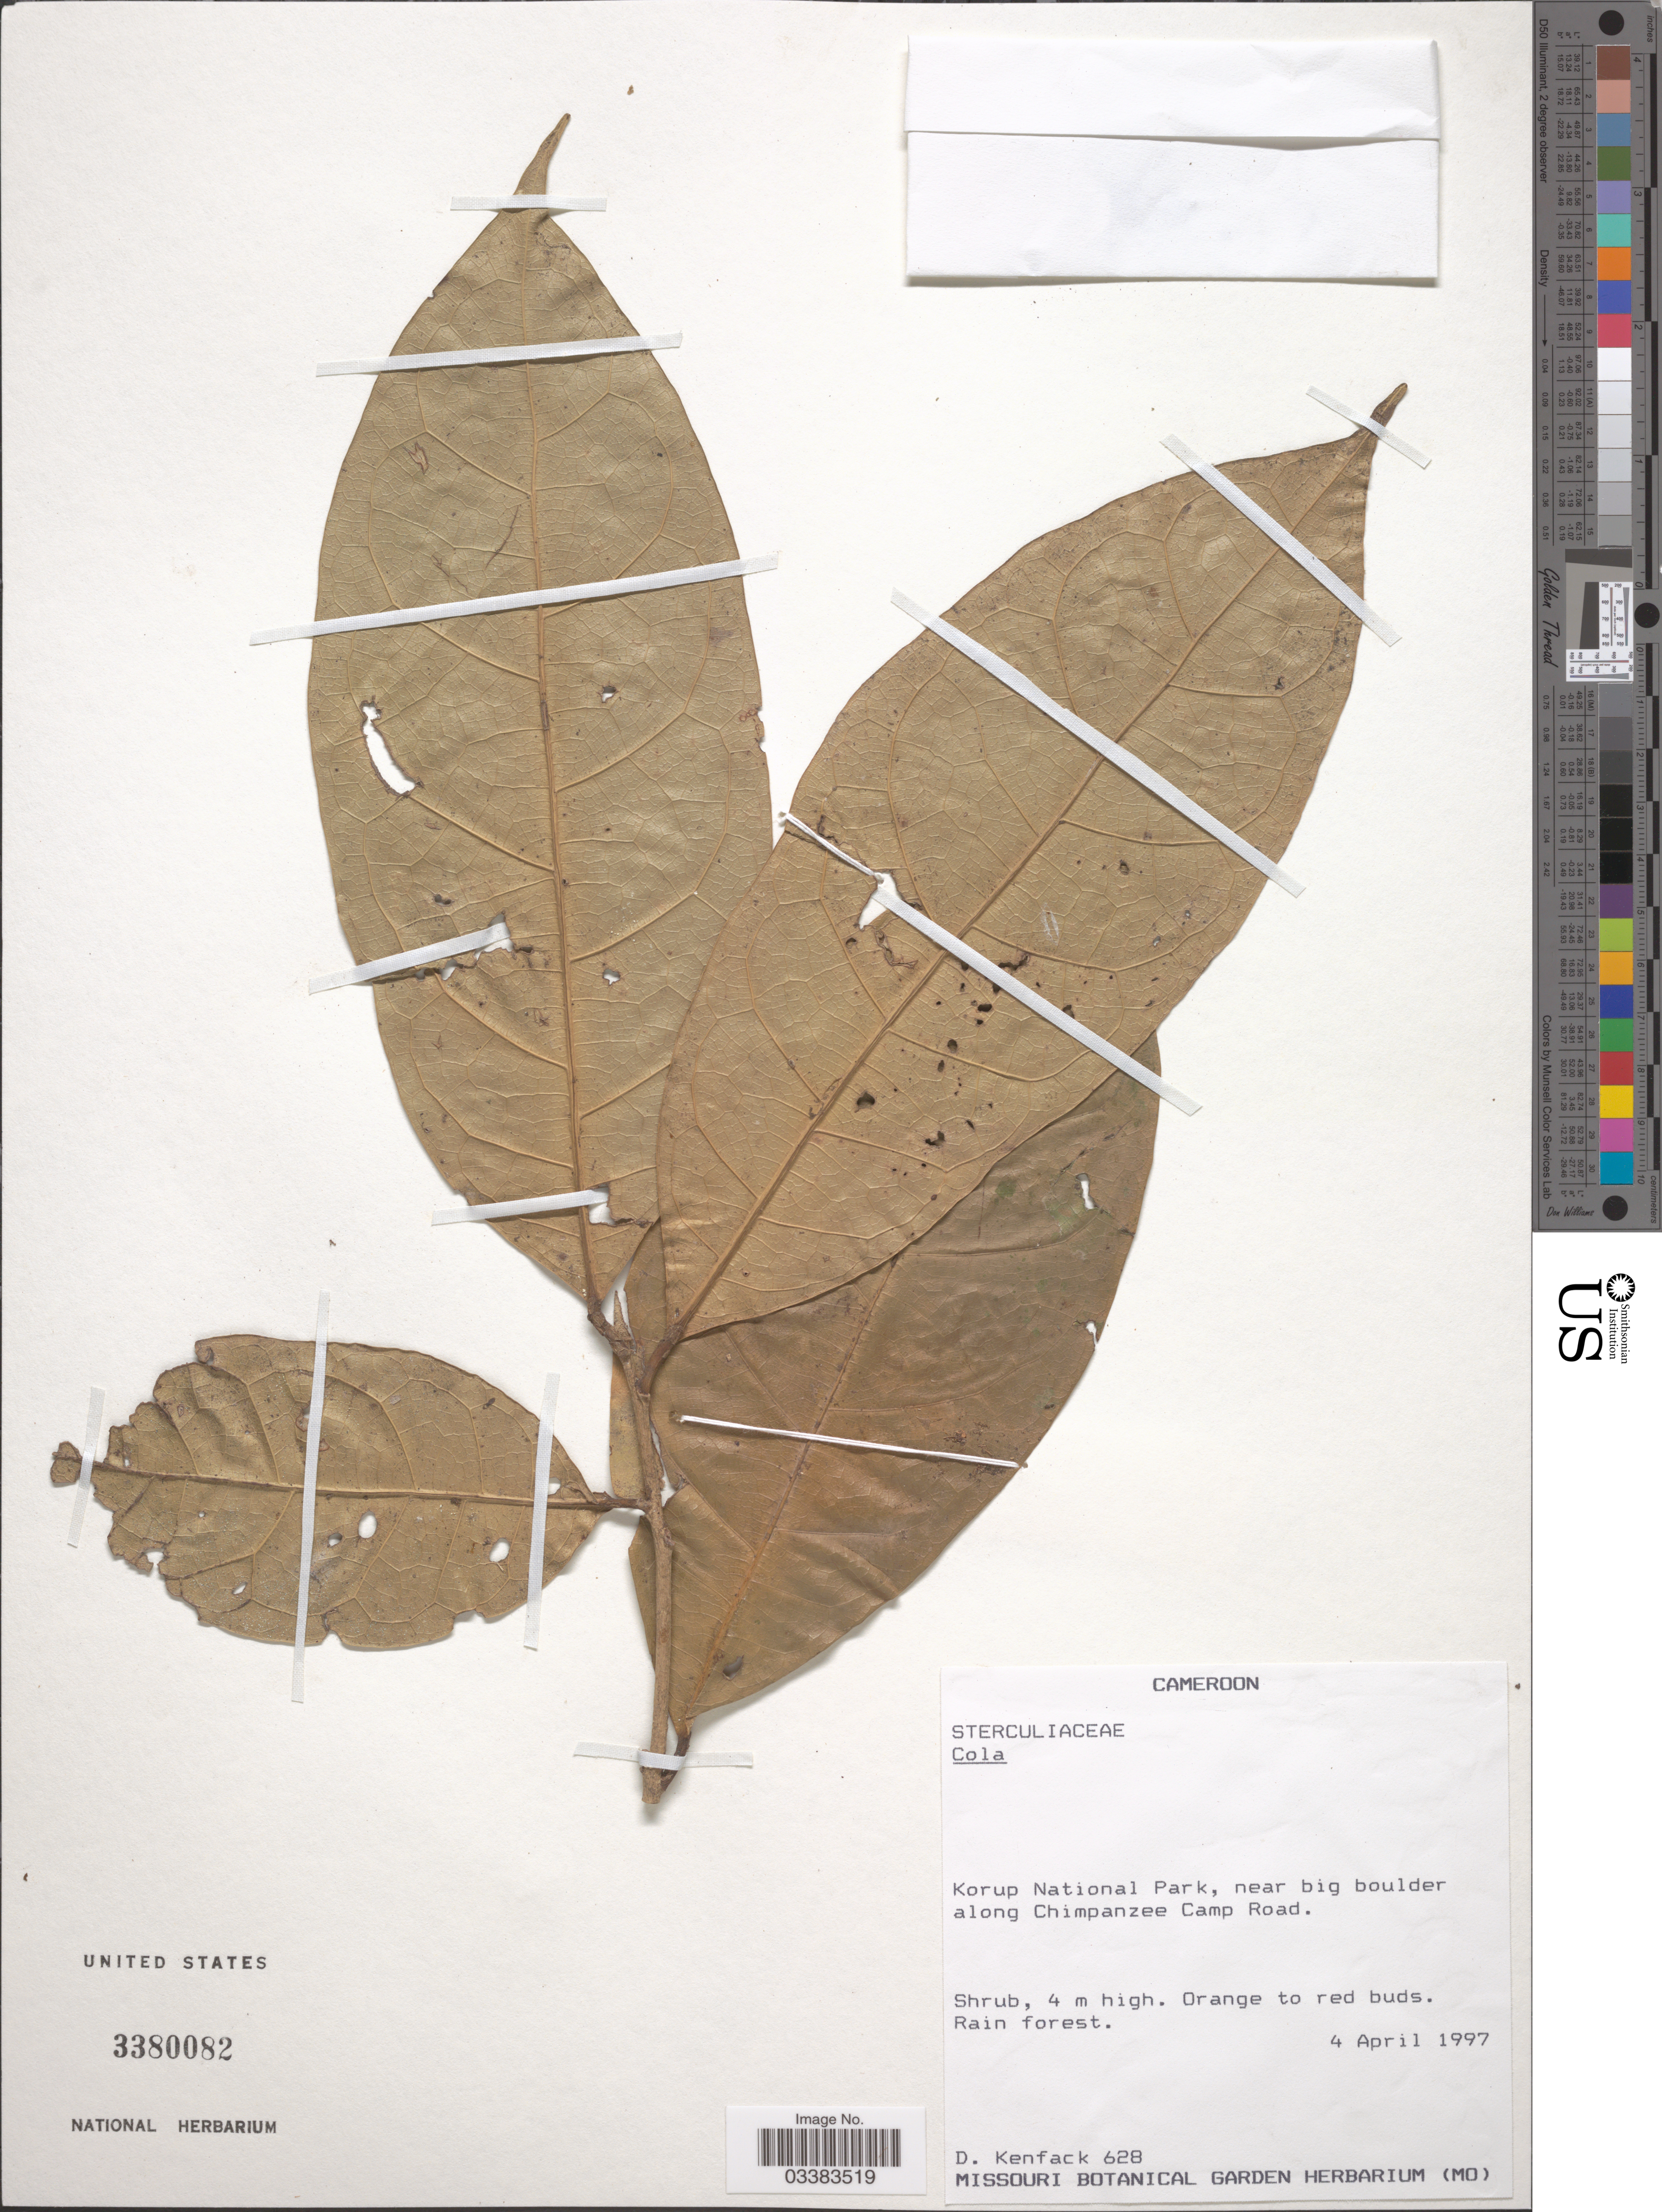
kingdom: Plantae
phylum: Tracheophyta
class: Magnoliopsida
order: Malvales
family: Malvaceae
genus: Cola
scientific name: Cola sp.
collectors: D. Kenfack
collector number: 628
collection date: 1997-04-04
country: Cameroon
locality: Korup National Park, near big boulder along Chimpanzee Camp Road.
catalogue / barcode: US 3380082